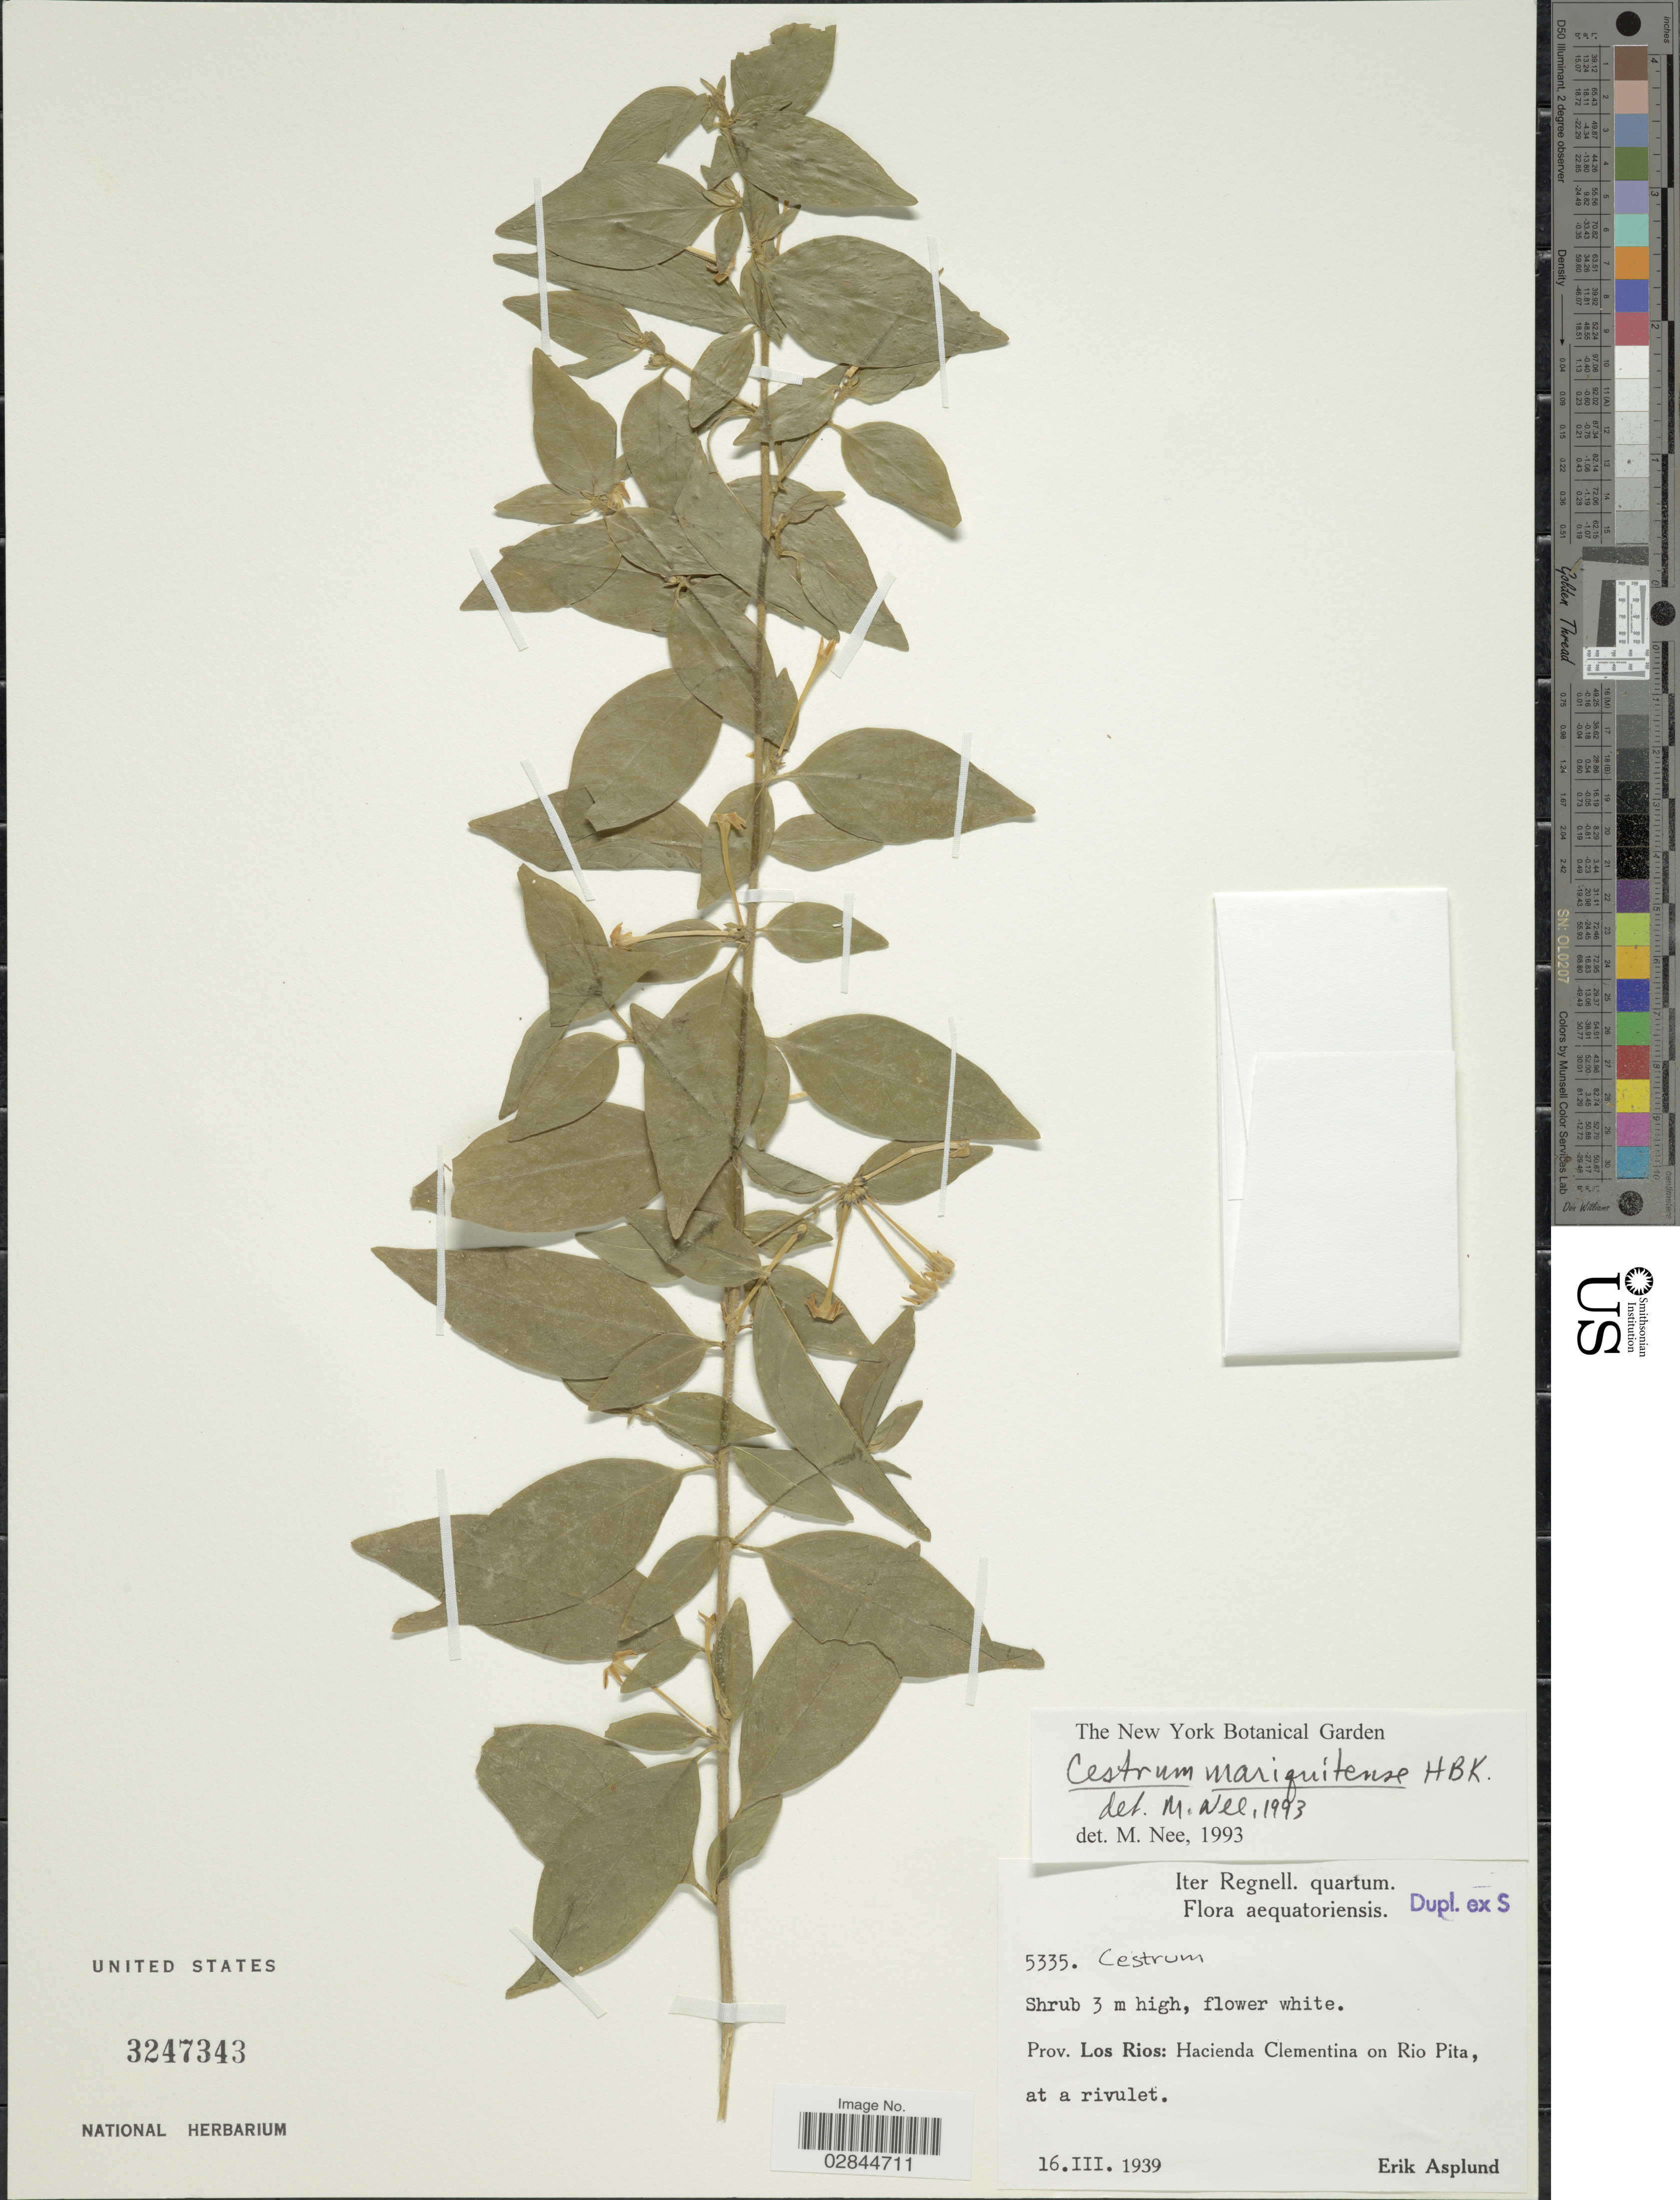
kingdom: Plantae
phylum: Tracheophyta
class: Magnoliopsida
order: Solanales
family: Solanaceae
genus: Cestrum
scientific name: Cestrum mariquitense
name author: Kunth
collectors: E. Asplund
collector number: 5335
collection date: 1939-03-16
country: Ecuador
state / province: Los Ríos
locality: Hacienda Clementina on Rio Pita.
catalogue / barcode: US 3247343